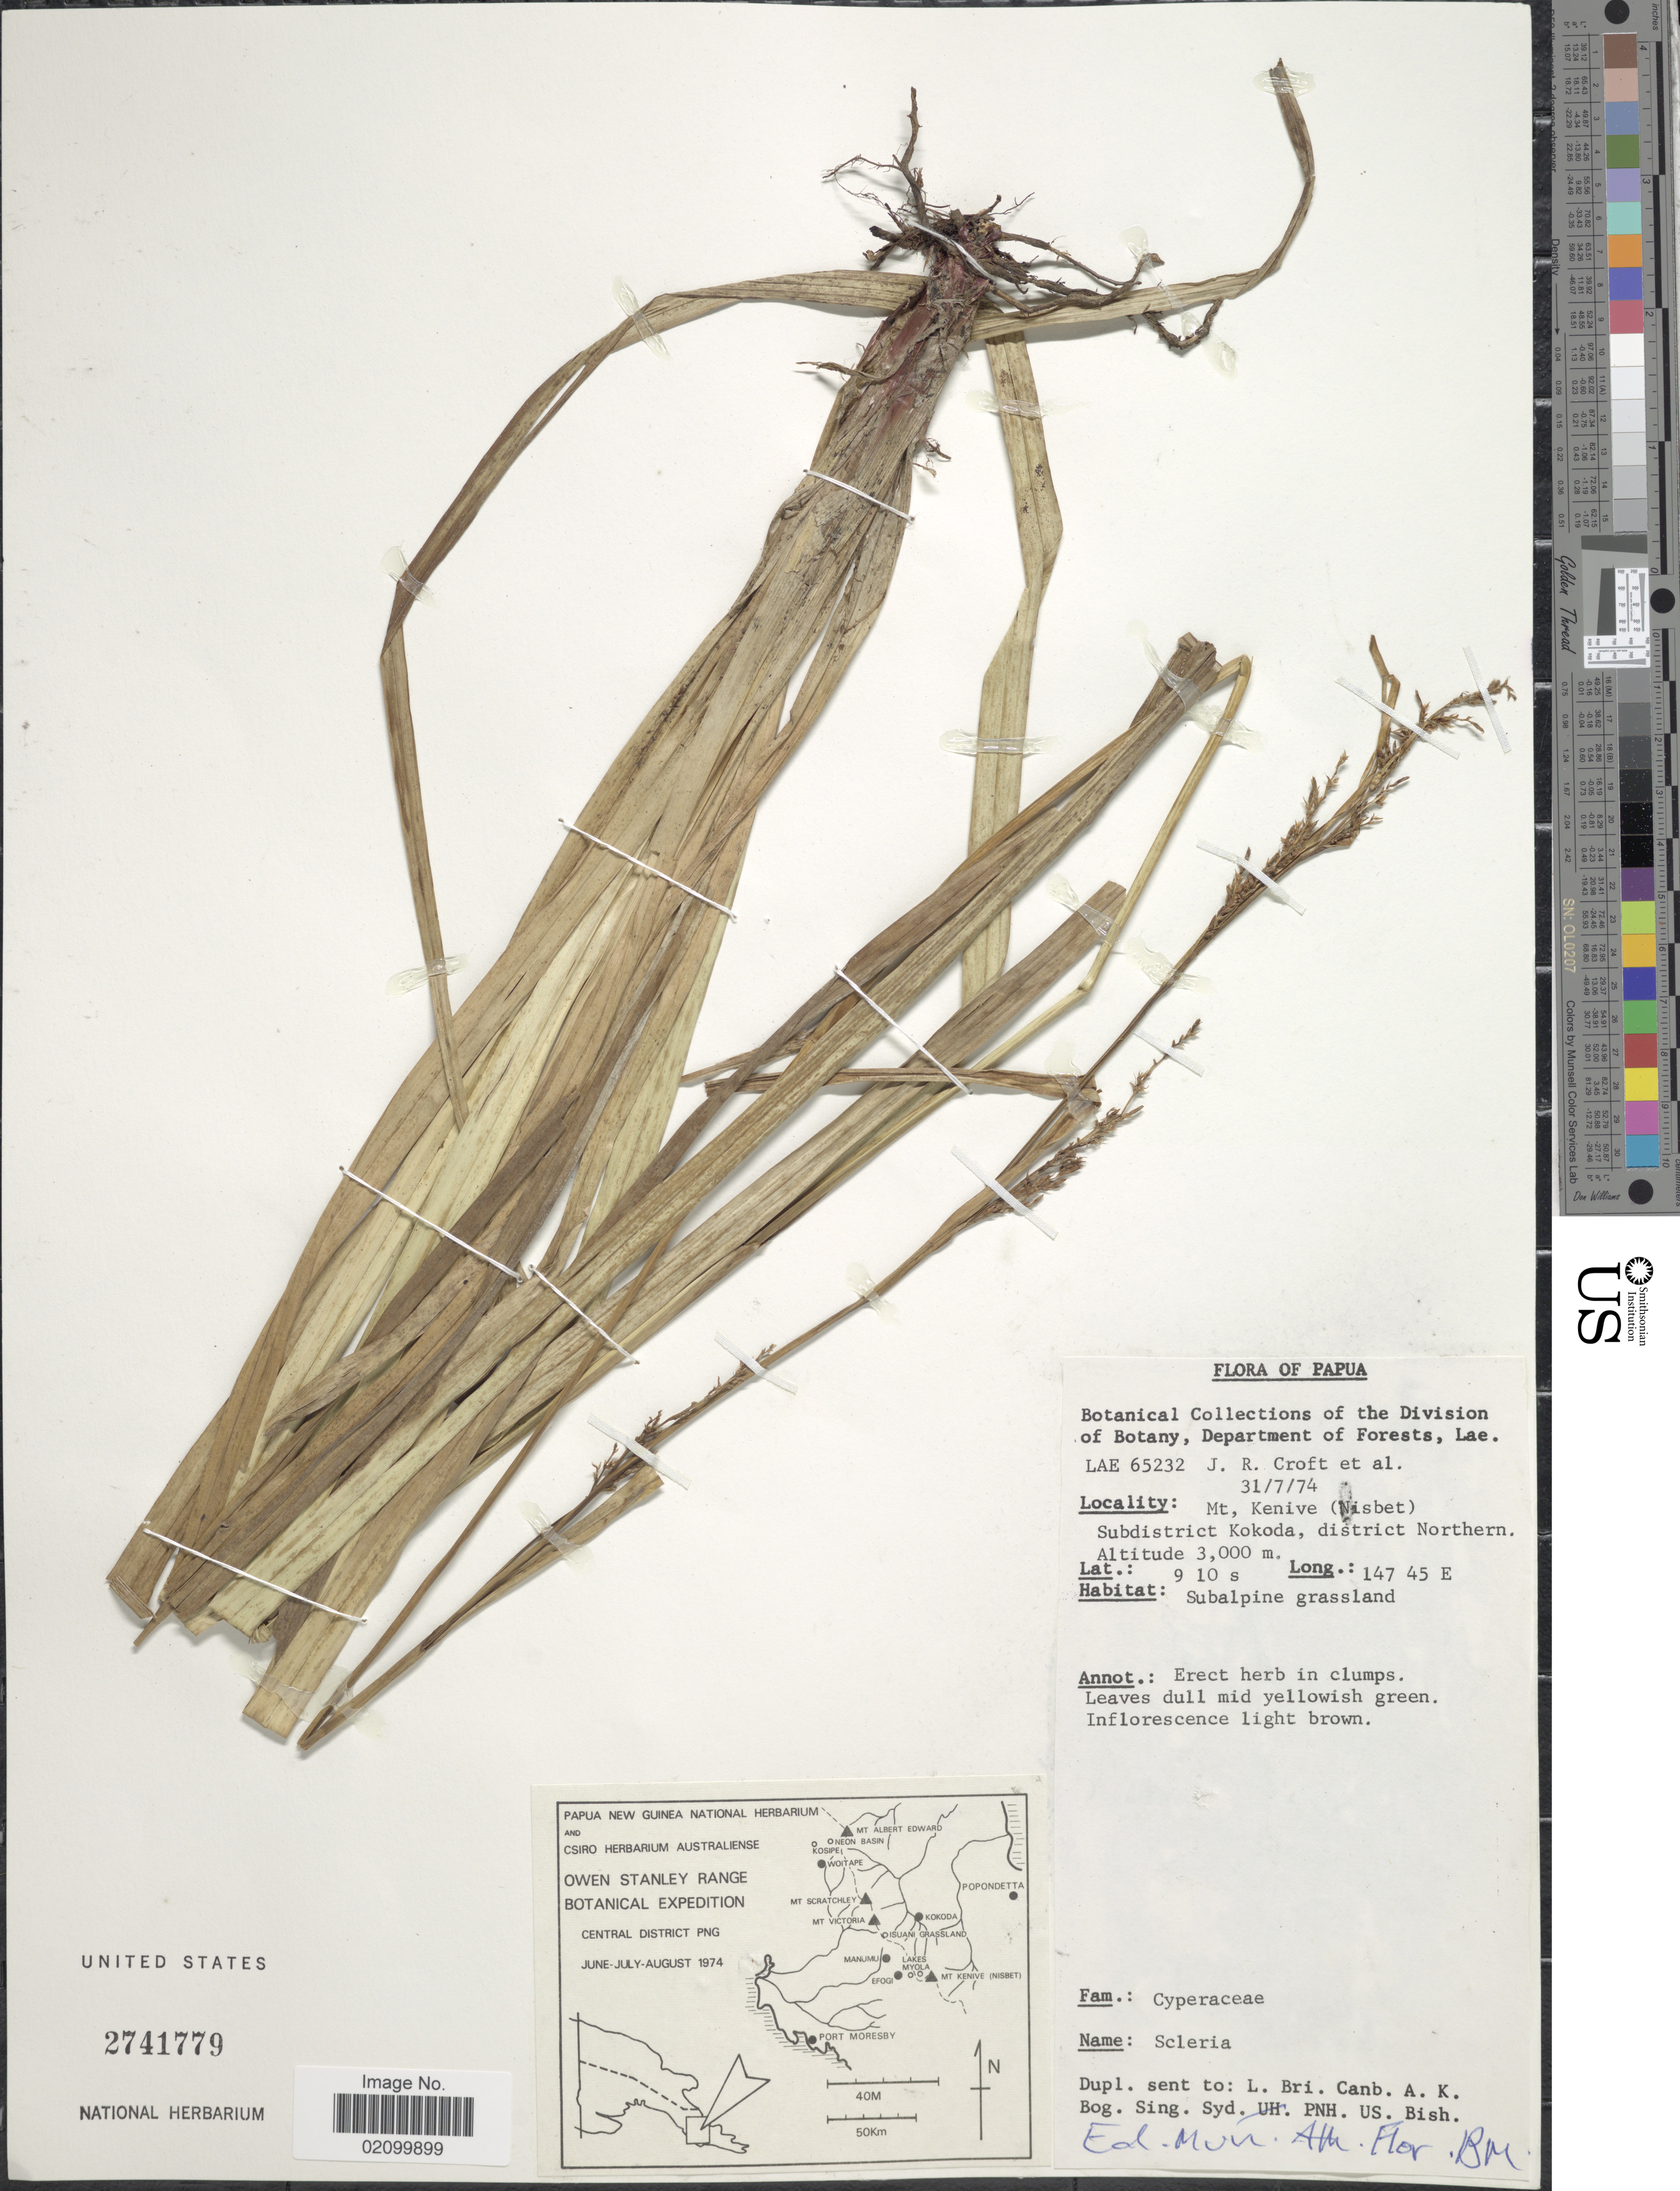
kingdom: Plantae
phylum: Tracheophyta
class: Liliopsida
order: Poales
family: Cyperaceae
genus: Carex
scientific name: Carex filicina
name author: Nees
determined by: Nooteboom, H. P.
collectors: J. R. Croft & et al.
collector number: LAE65232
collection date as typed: Transcribed d/m/y: 31/7/74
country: Papua New Guinea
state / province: Northern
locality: Mt, Kenive (Nisbet). SUbdistrict Kokoda, district Northern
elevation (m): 3000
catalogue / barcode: US 2741779